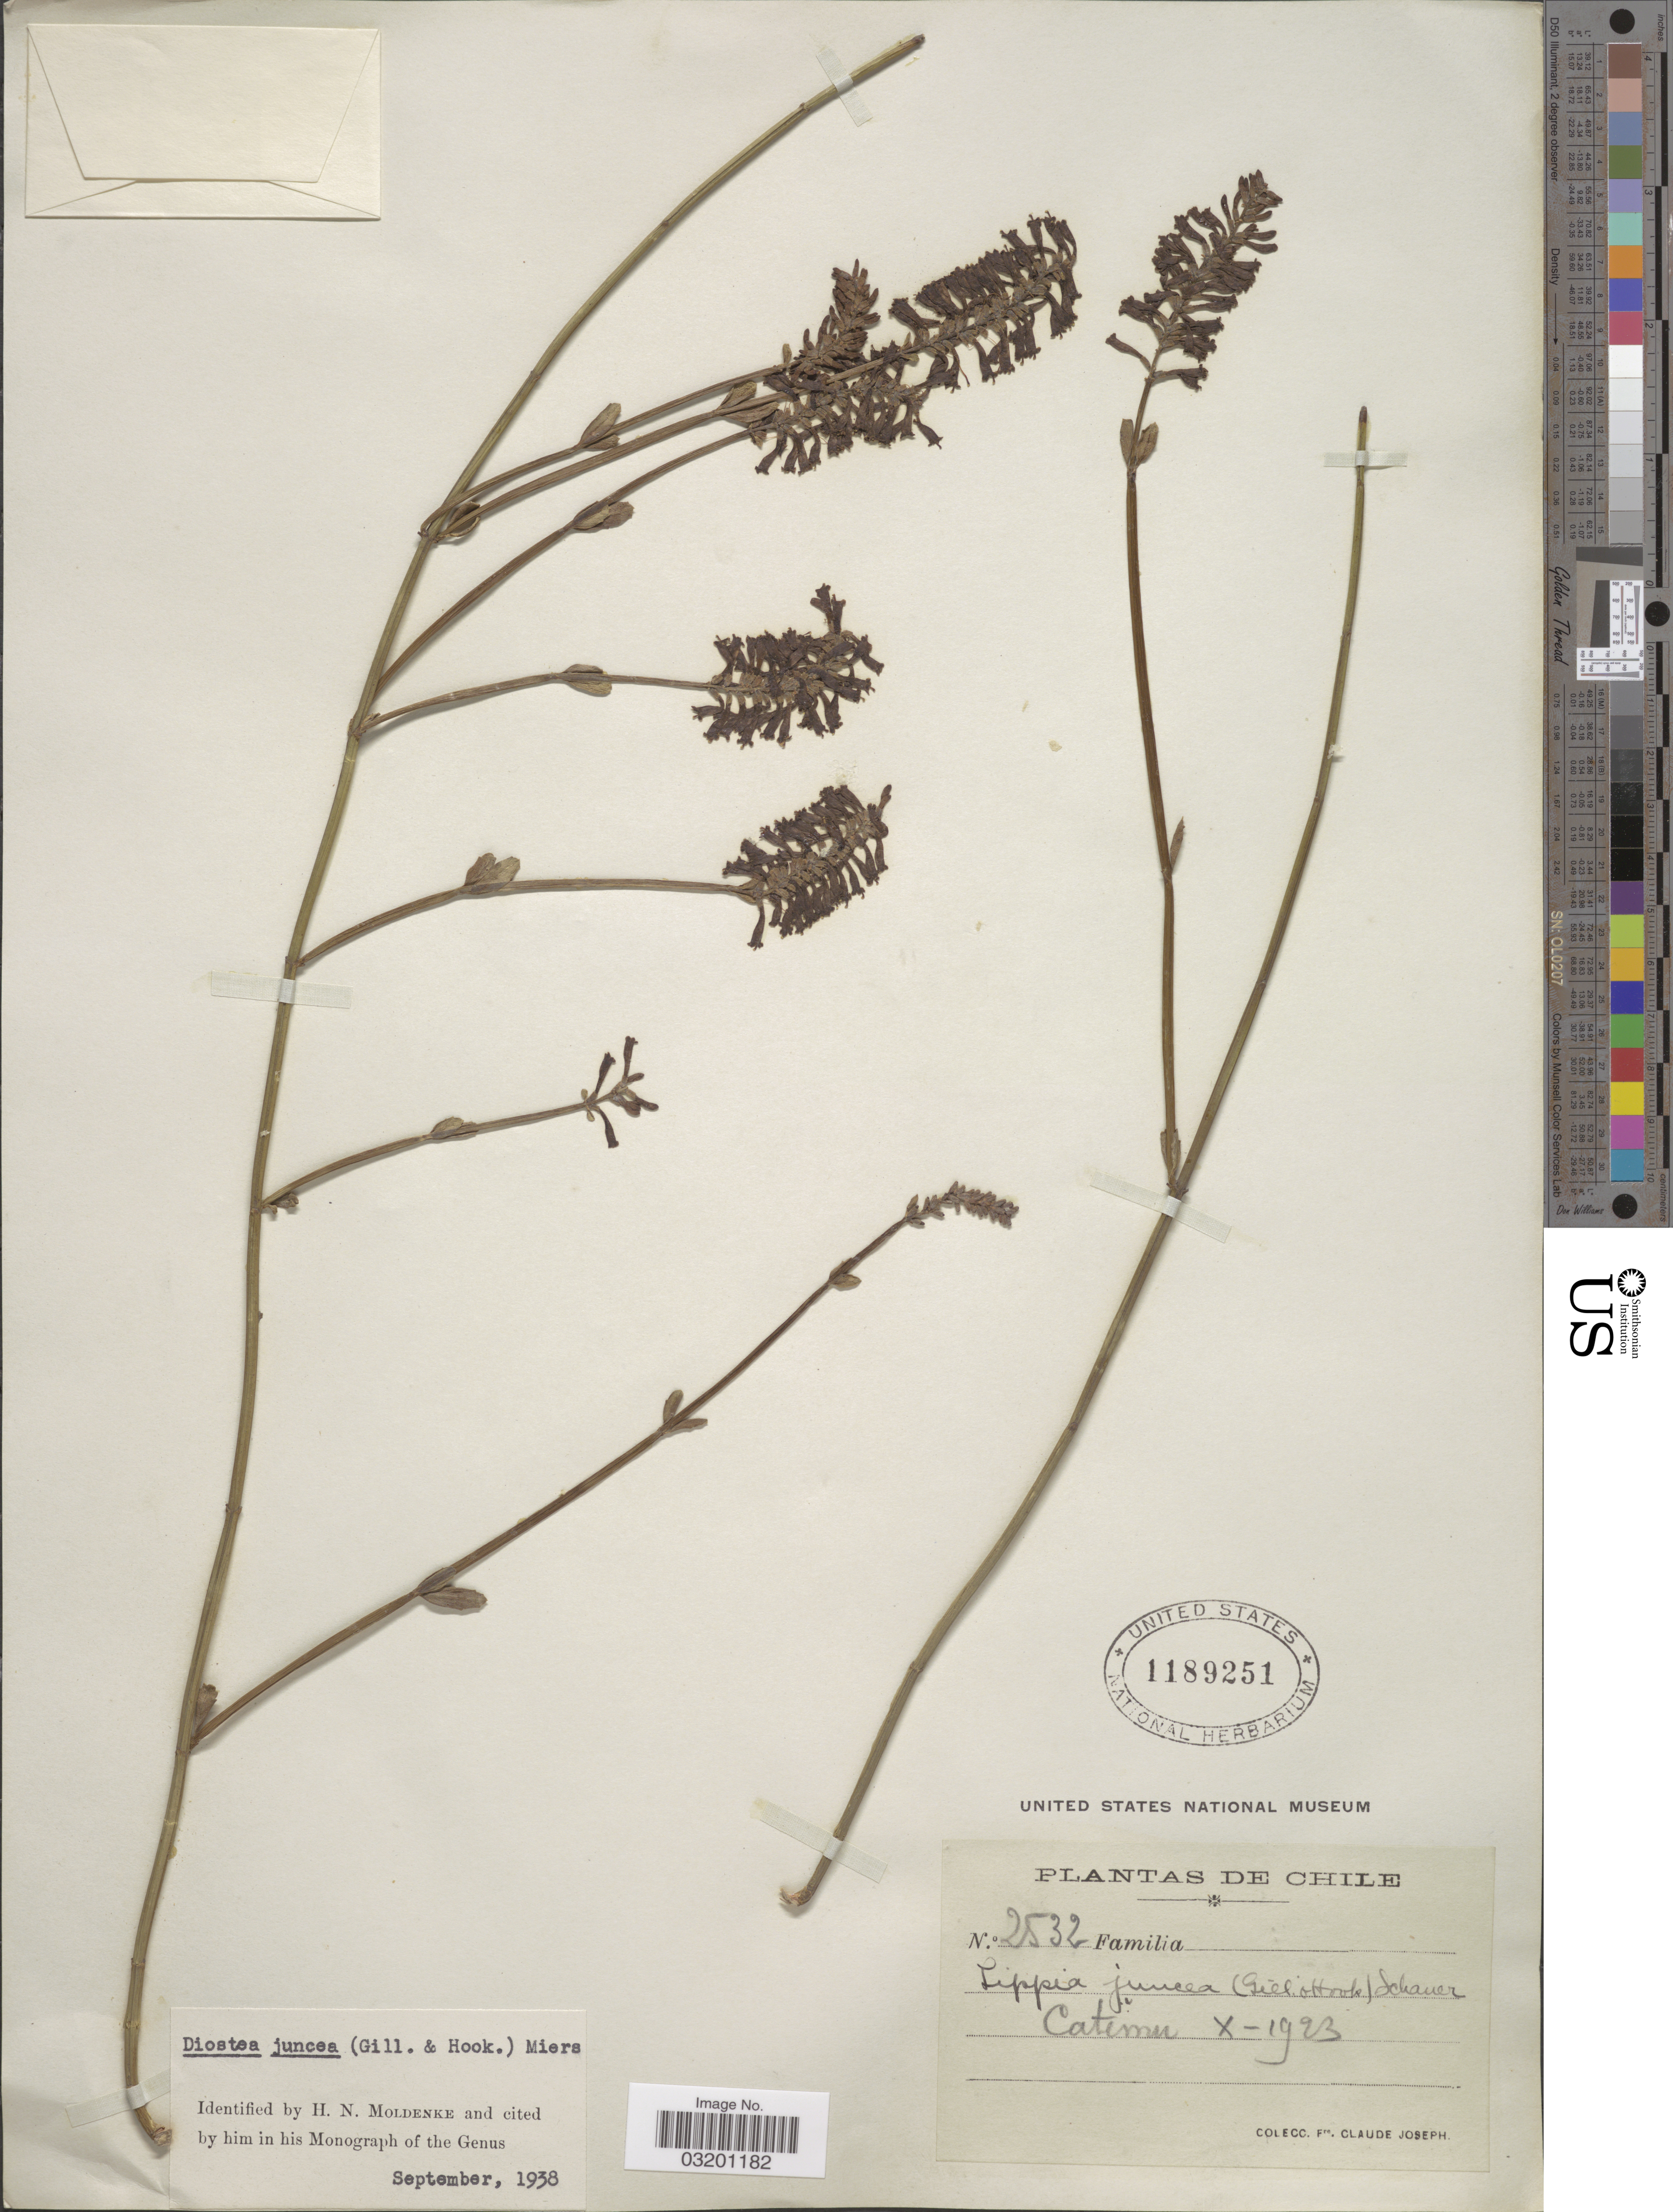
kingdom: Plantae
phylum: Tracheophyta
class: Magnoliopsida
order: Lamiales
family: Verbenaceae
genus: Baillonia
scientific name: Baillonia juncea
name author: Benth.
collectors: Bro. Claude-Joseph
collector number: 2532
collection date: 1923-10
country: Chile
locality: Catemu.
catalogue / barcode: US 1189251